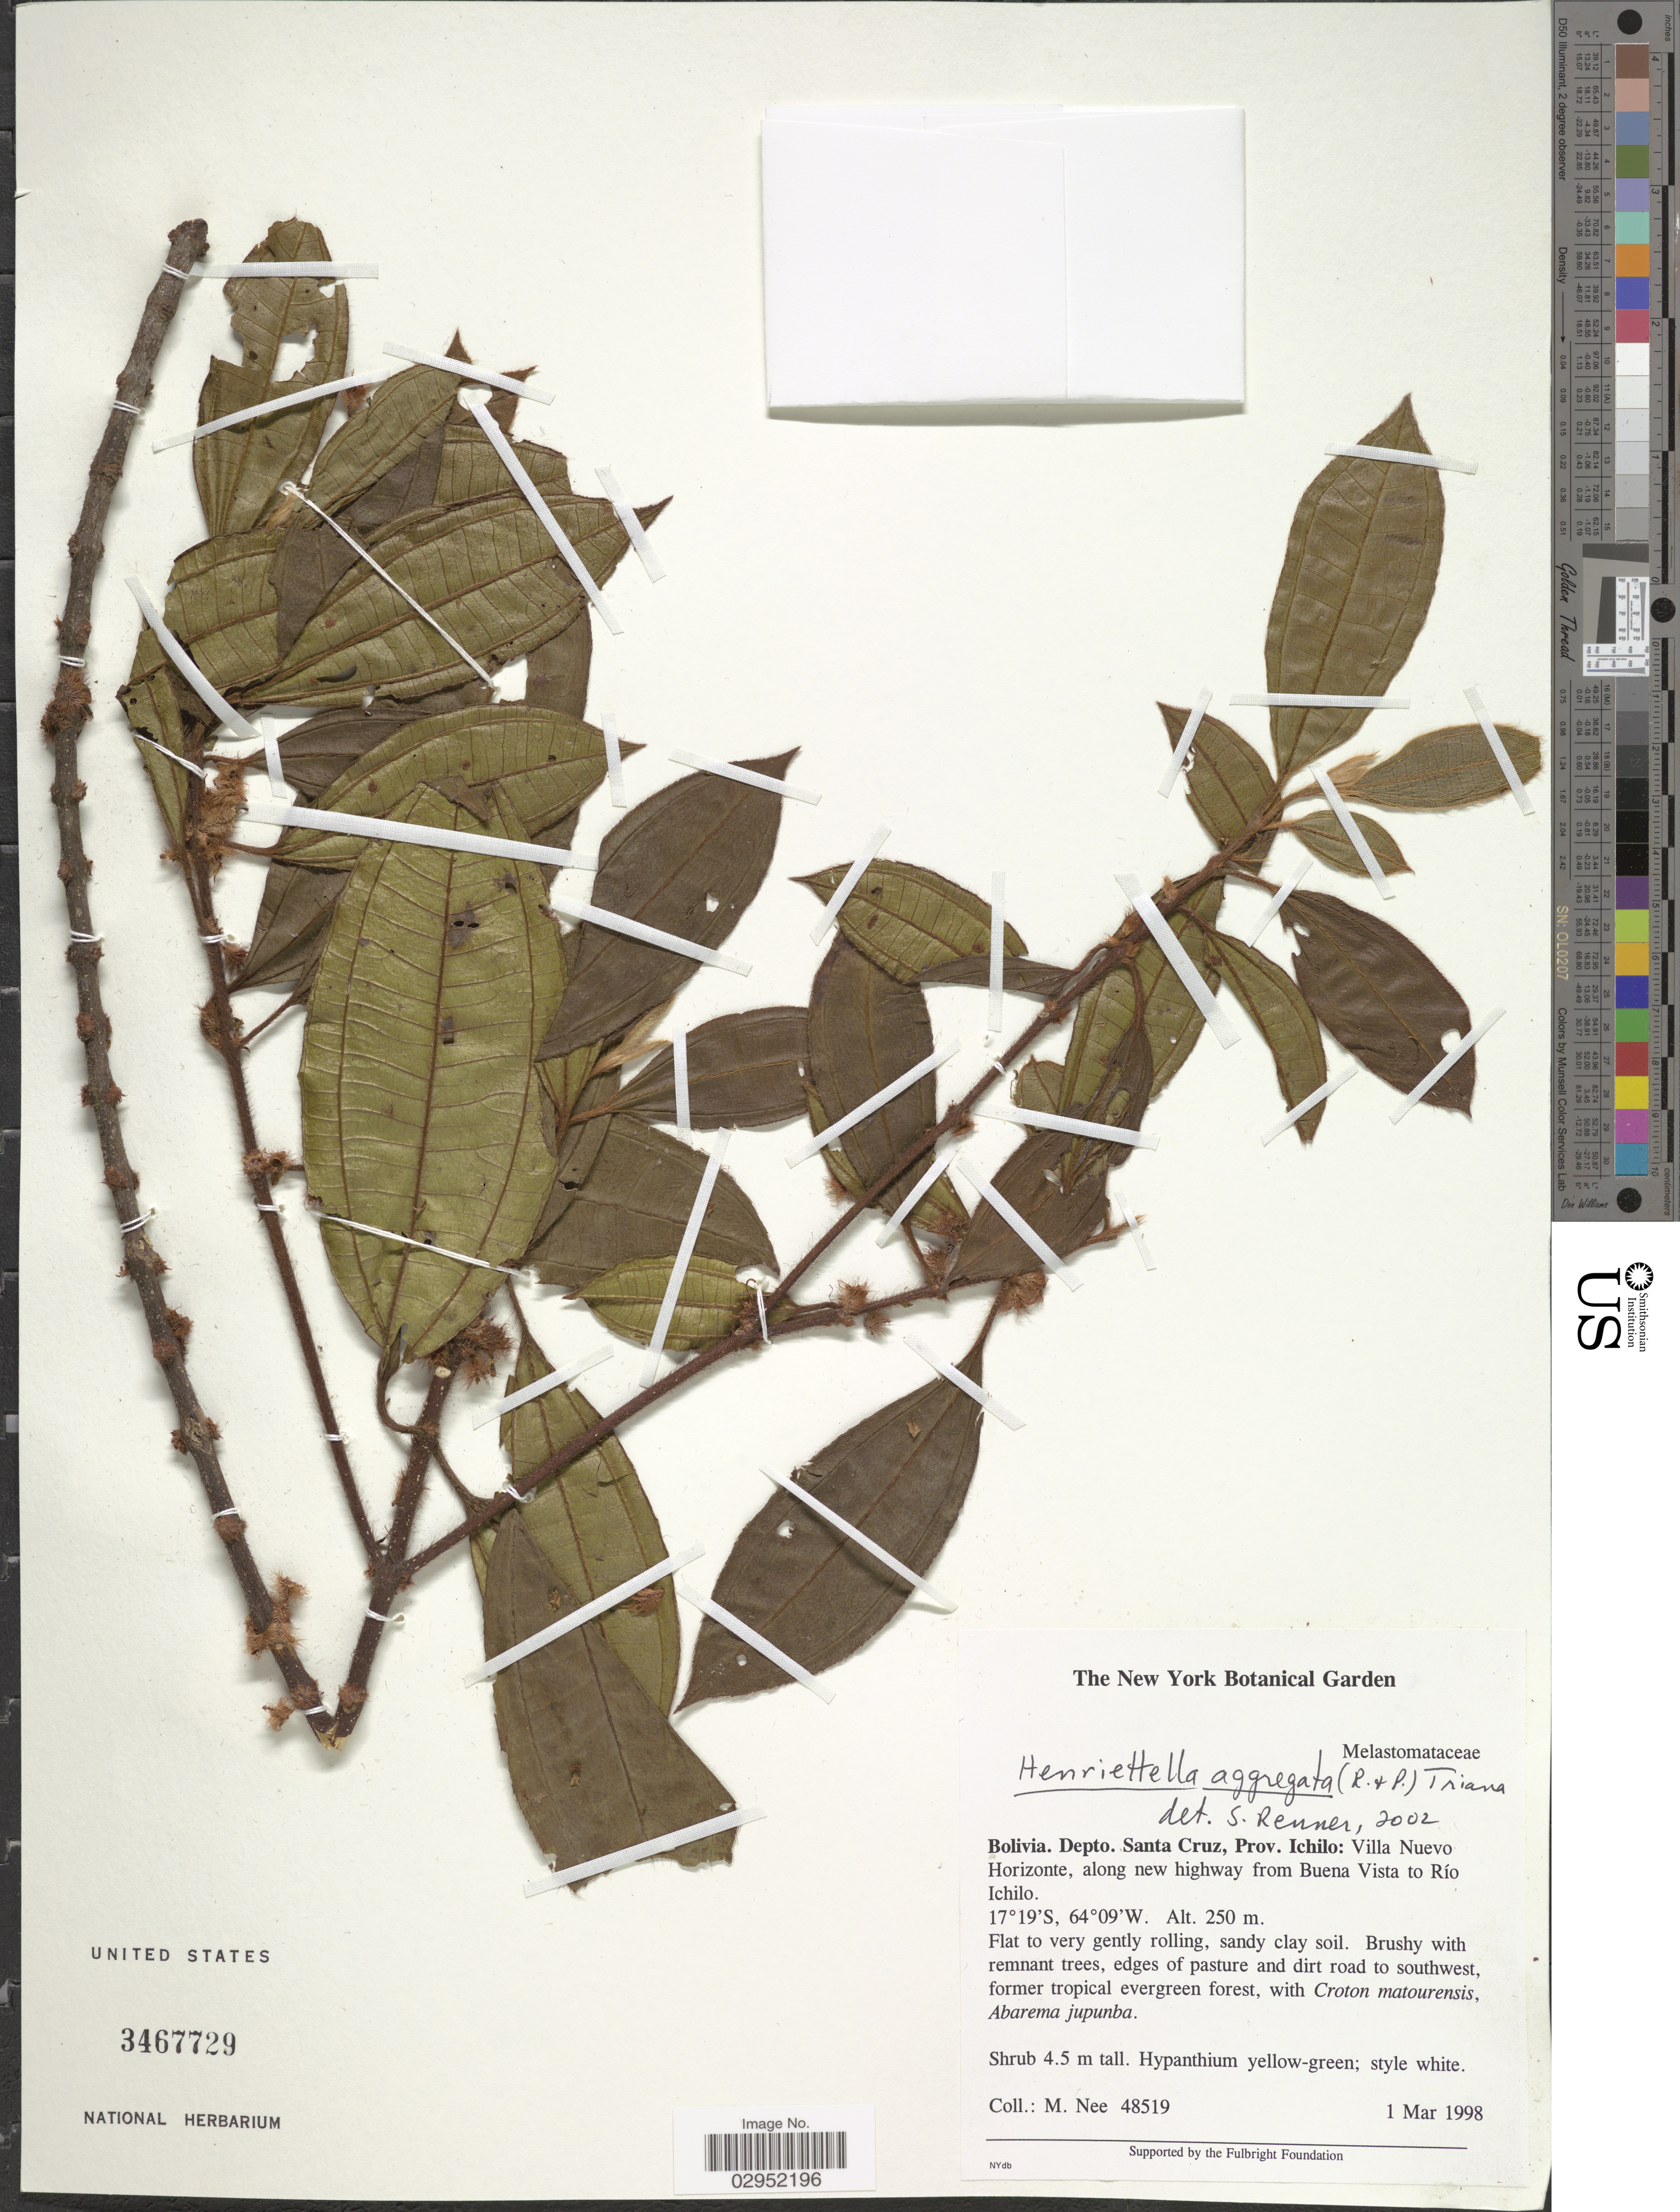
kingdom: Plantae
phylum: Tracheophyta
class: Magnoliopsida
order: Myrtales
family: Melastomataceae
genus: Henriettea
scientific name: Henriettea aggregata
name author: (D. Don) J.F. Macbr.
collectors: M. Nee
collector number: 48519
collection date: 1998-03-01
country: Bolivia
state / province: Santa Cruz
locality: Depto. Santa Cruz, Prov. Ichilo: Villa Nuevo Horizonte, along new highway from Buena Vista to Río Ichilo.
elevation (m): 250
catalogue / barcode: US 3467729